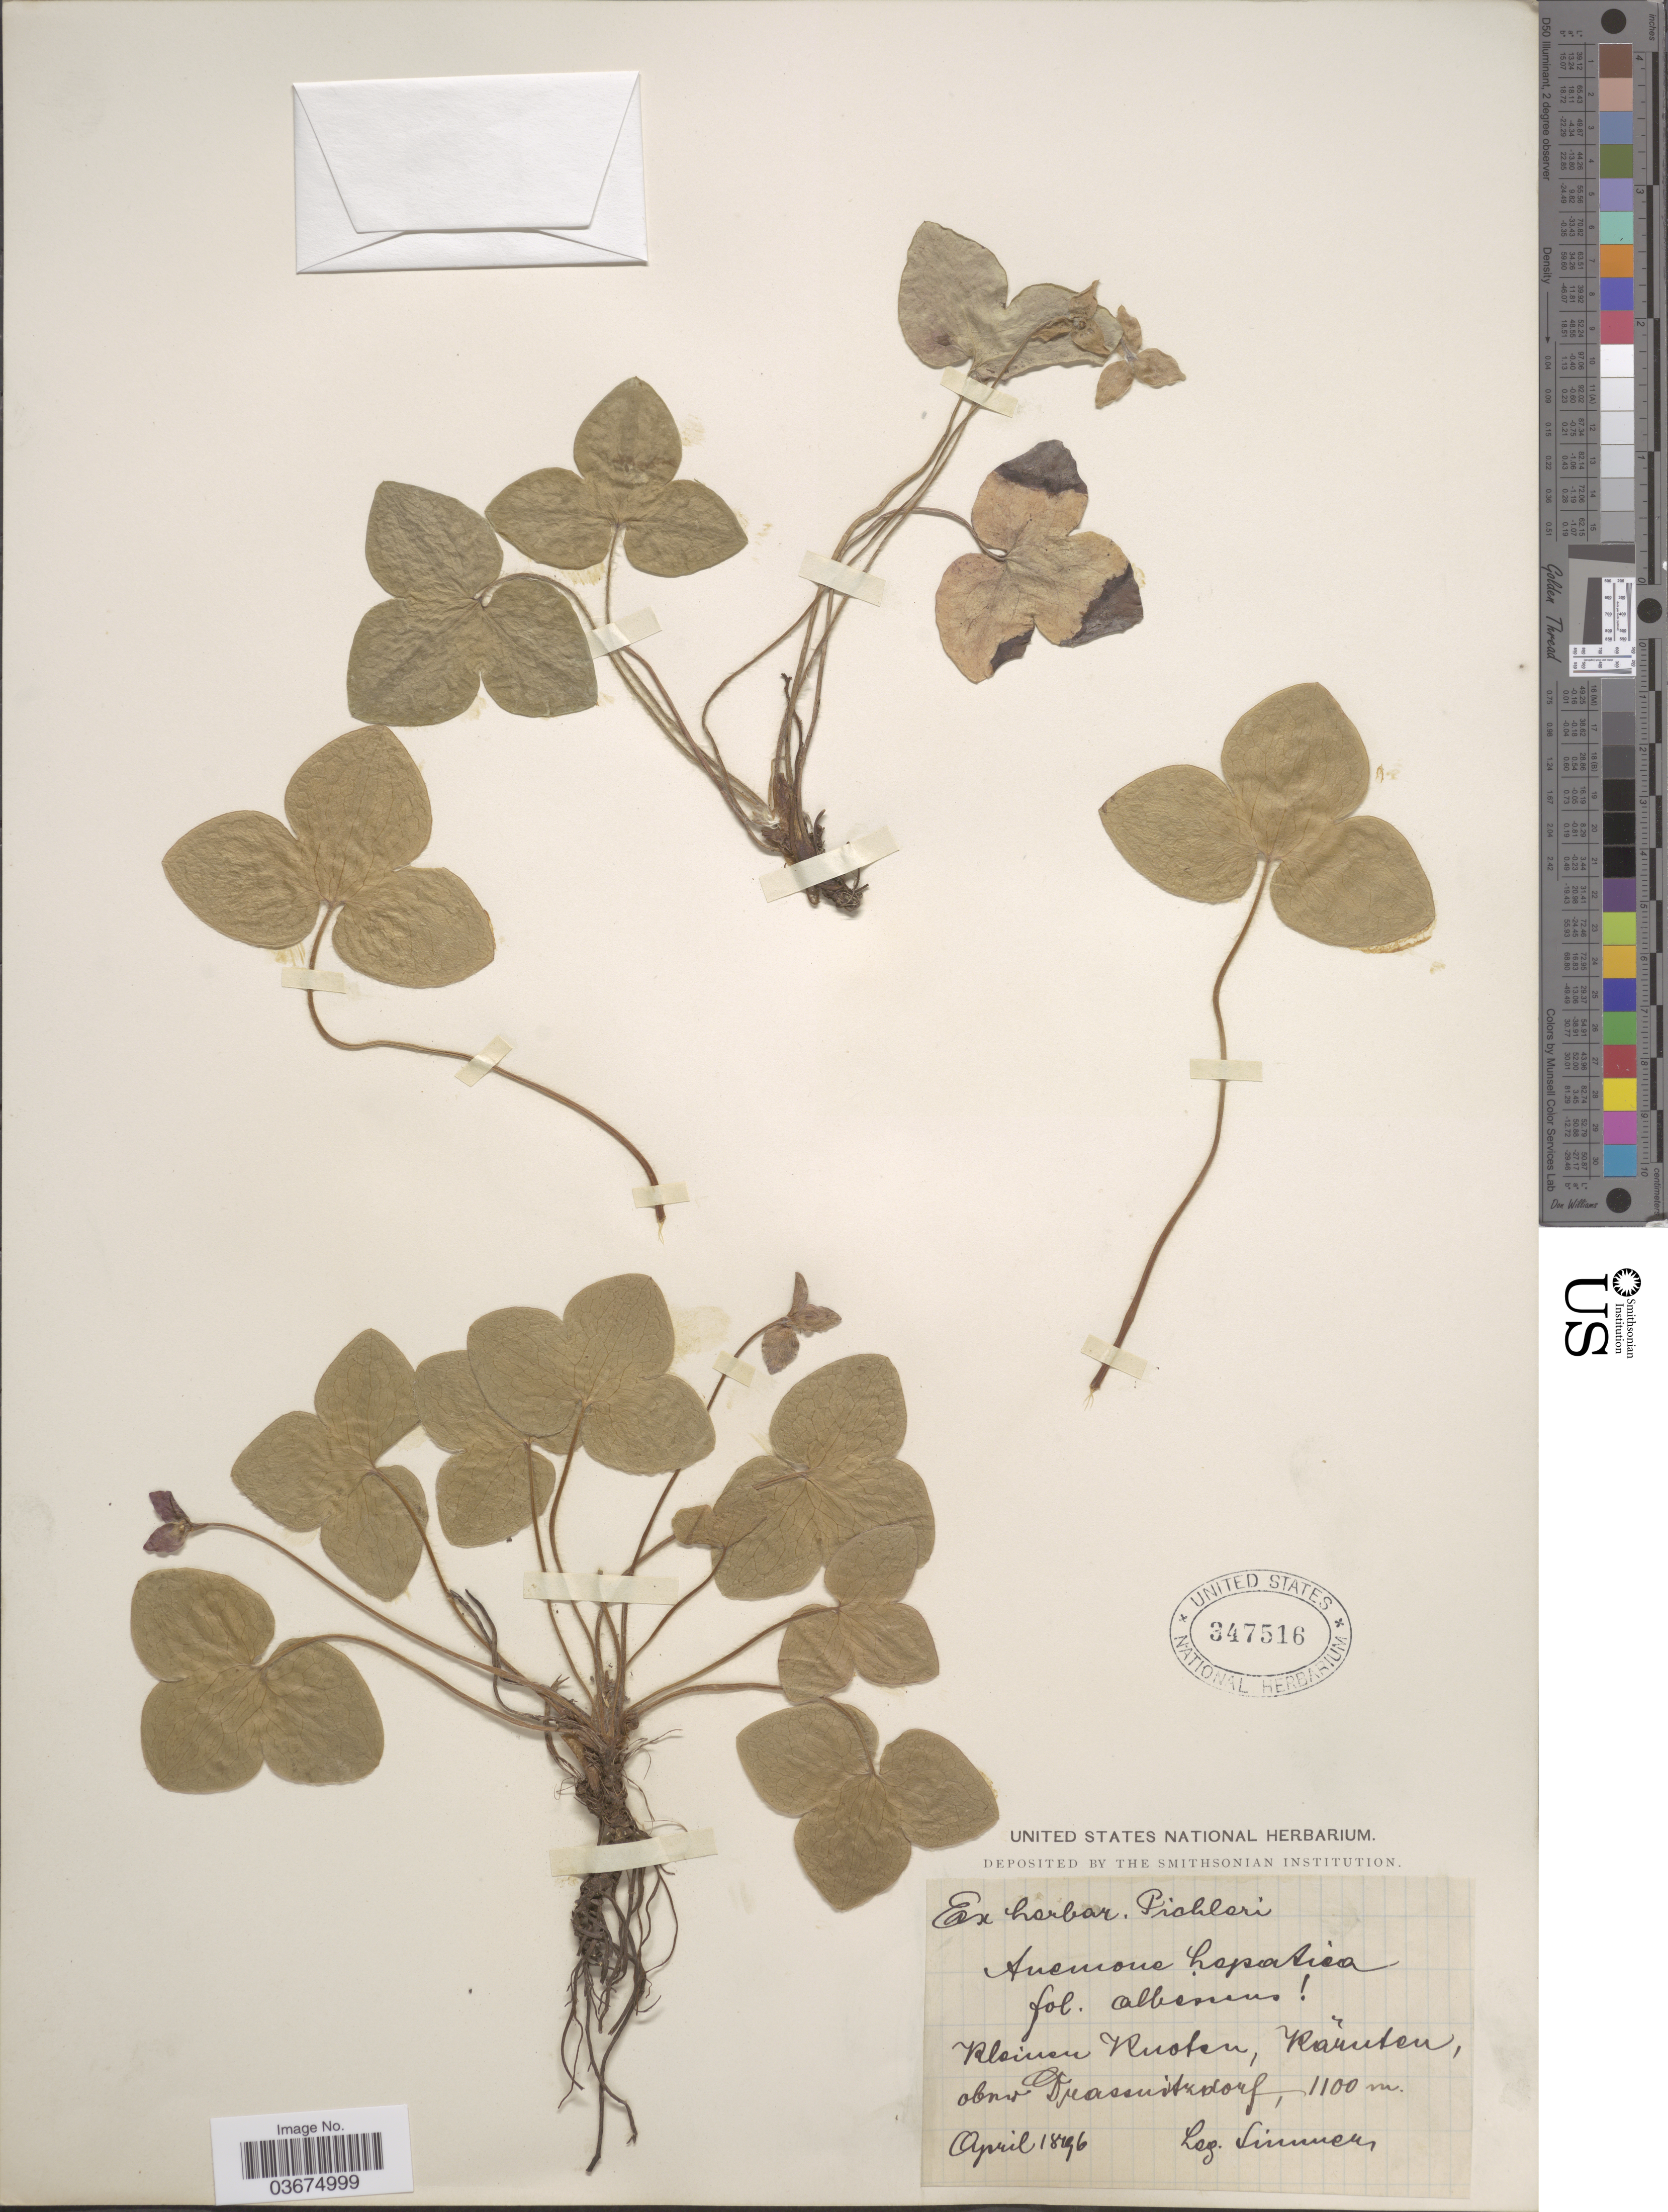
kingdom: Plantae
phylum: Tracheophyta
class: Magnoliopsida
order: Ranunculales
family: Ranunculaceae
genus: Hepatica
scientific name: Hepatica triloba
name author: Chaix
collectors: Simmer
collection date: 1896-04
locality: Kleinen Kuoku, Känden, abunt Grassinzdorf. [interpreted]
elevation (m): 1100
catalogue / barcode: US 347516